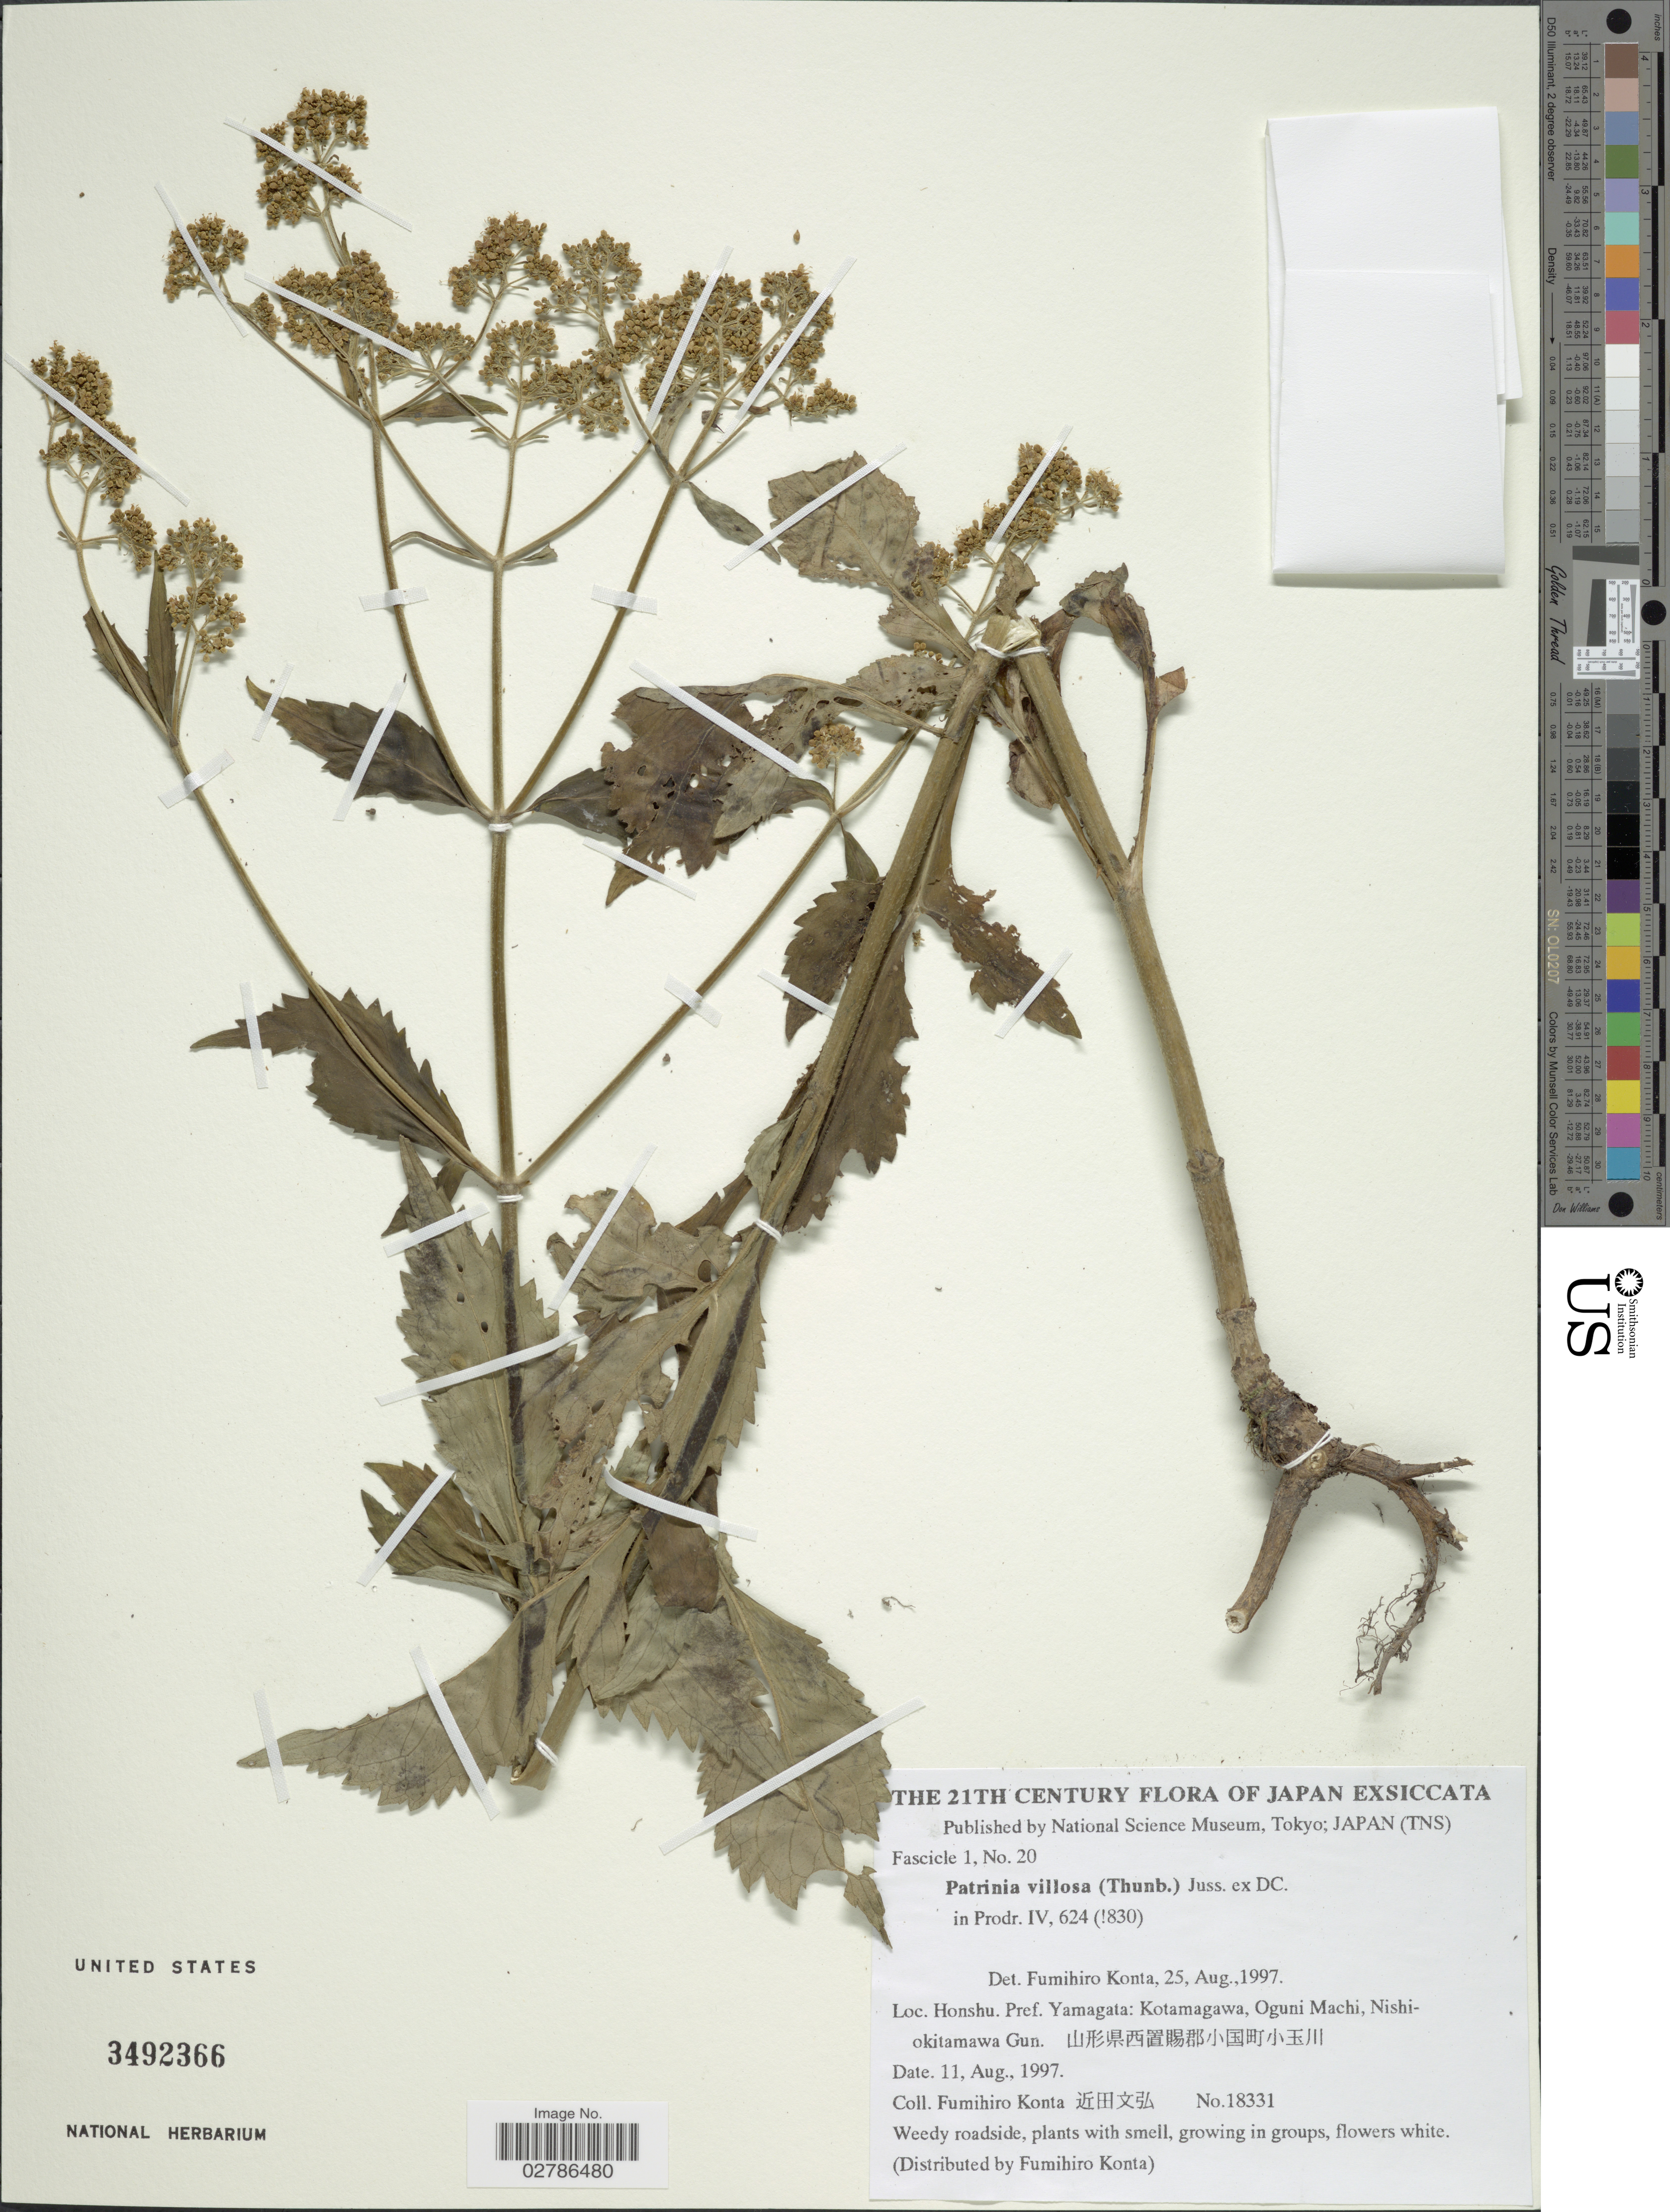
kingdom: Plantae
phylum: Tracheophyta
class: Magnoliopsida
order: Dipsacales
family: Caprifoliaceae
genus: Patrinia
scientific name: Patrinia villosa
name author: (Thunb.) Dufr.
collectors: F. Konta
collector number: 18331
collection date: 1997-08-11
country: Japan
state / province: Yamagata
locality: Honshu, Pref. Yamagata, Kotamagawa, Oguni Machi, Nishi-okitamawa Gun X.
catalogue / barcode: US 3492366